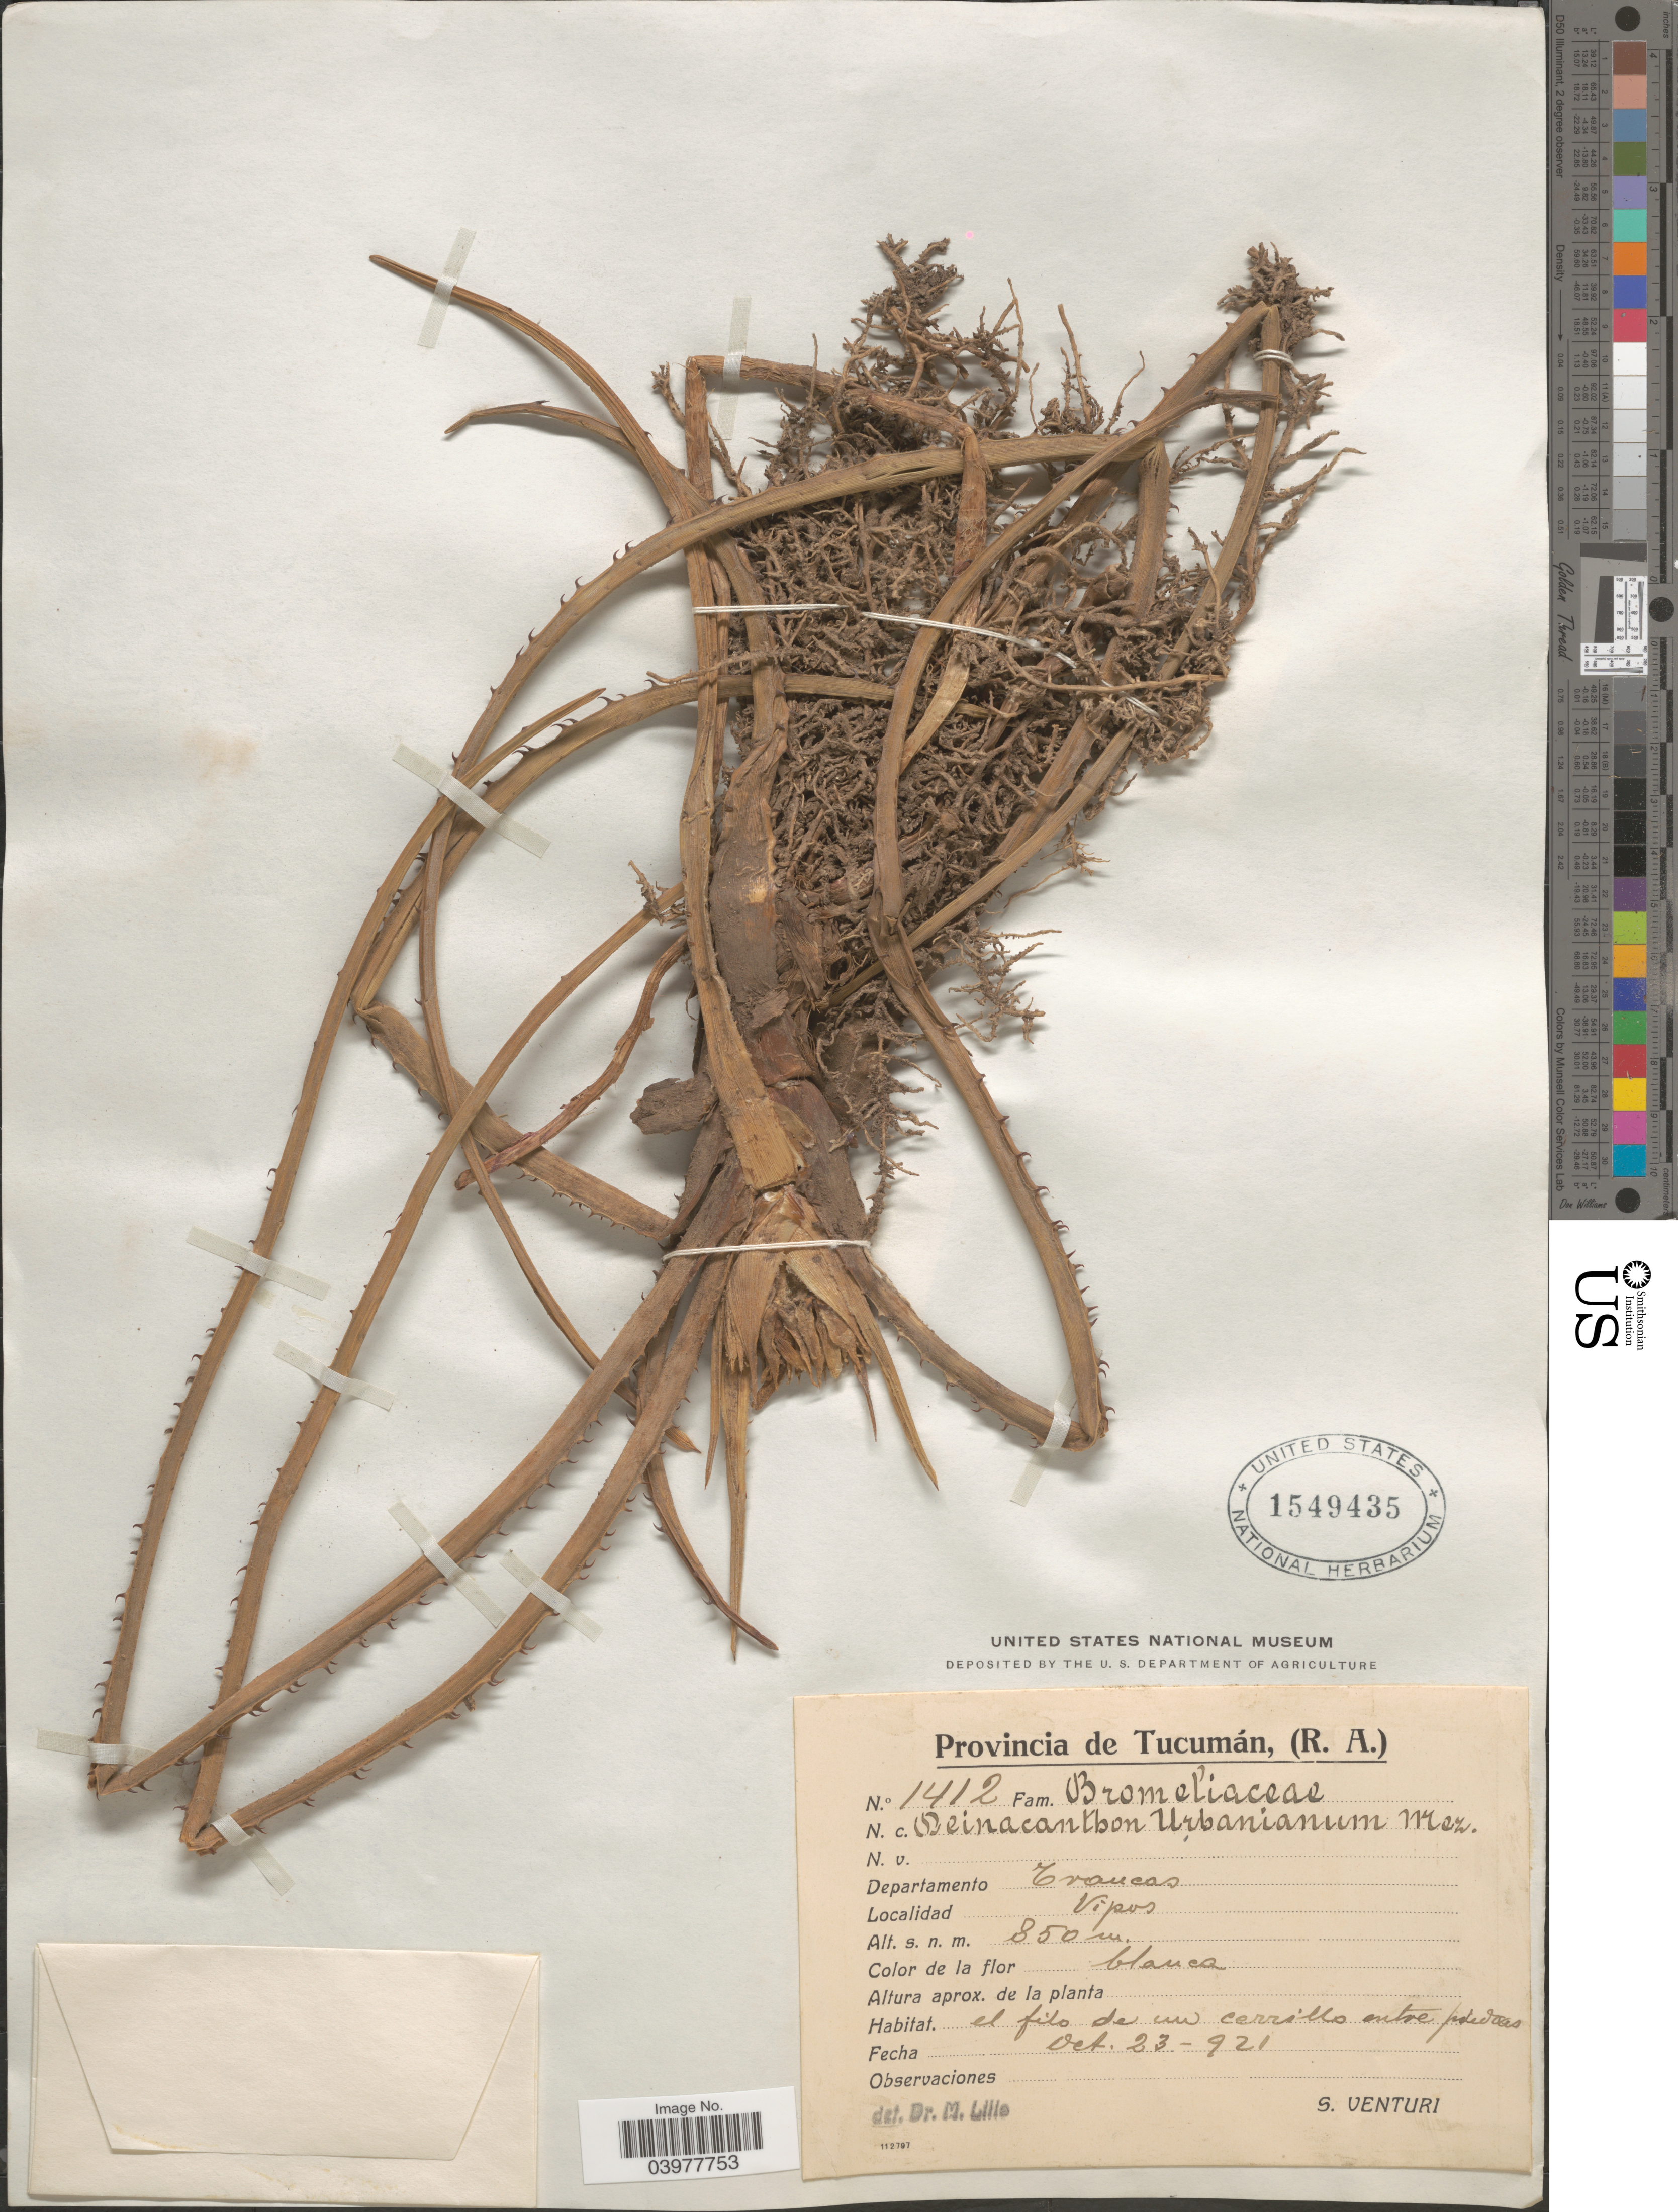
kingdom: Plantae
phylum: Tracheophyta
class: Liliopsida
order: Poales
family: Bromeliaceae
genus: Deinacanthon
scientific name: Deinacanthon urbanianum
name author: (Mez) Mez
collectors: S. Venturi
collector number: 1412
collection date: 1921-10-23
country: Argentina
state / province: Tucuman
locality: Departamento Trancas. Vipos.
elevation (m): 850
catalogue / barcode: US 1549435